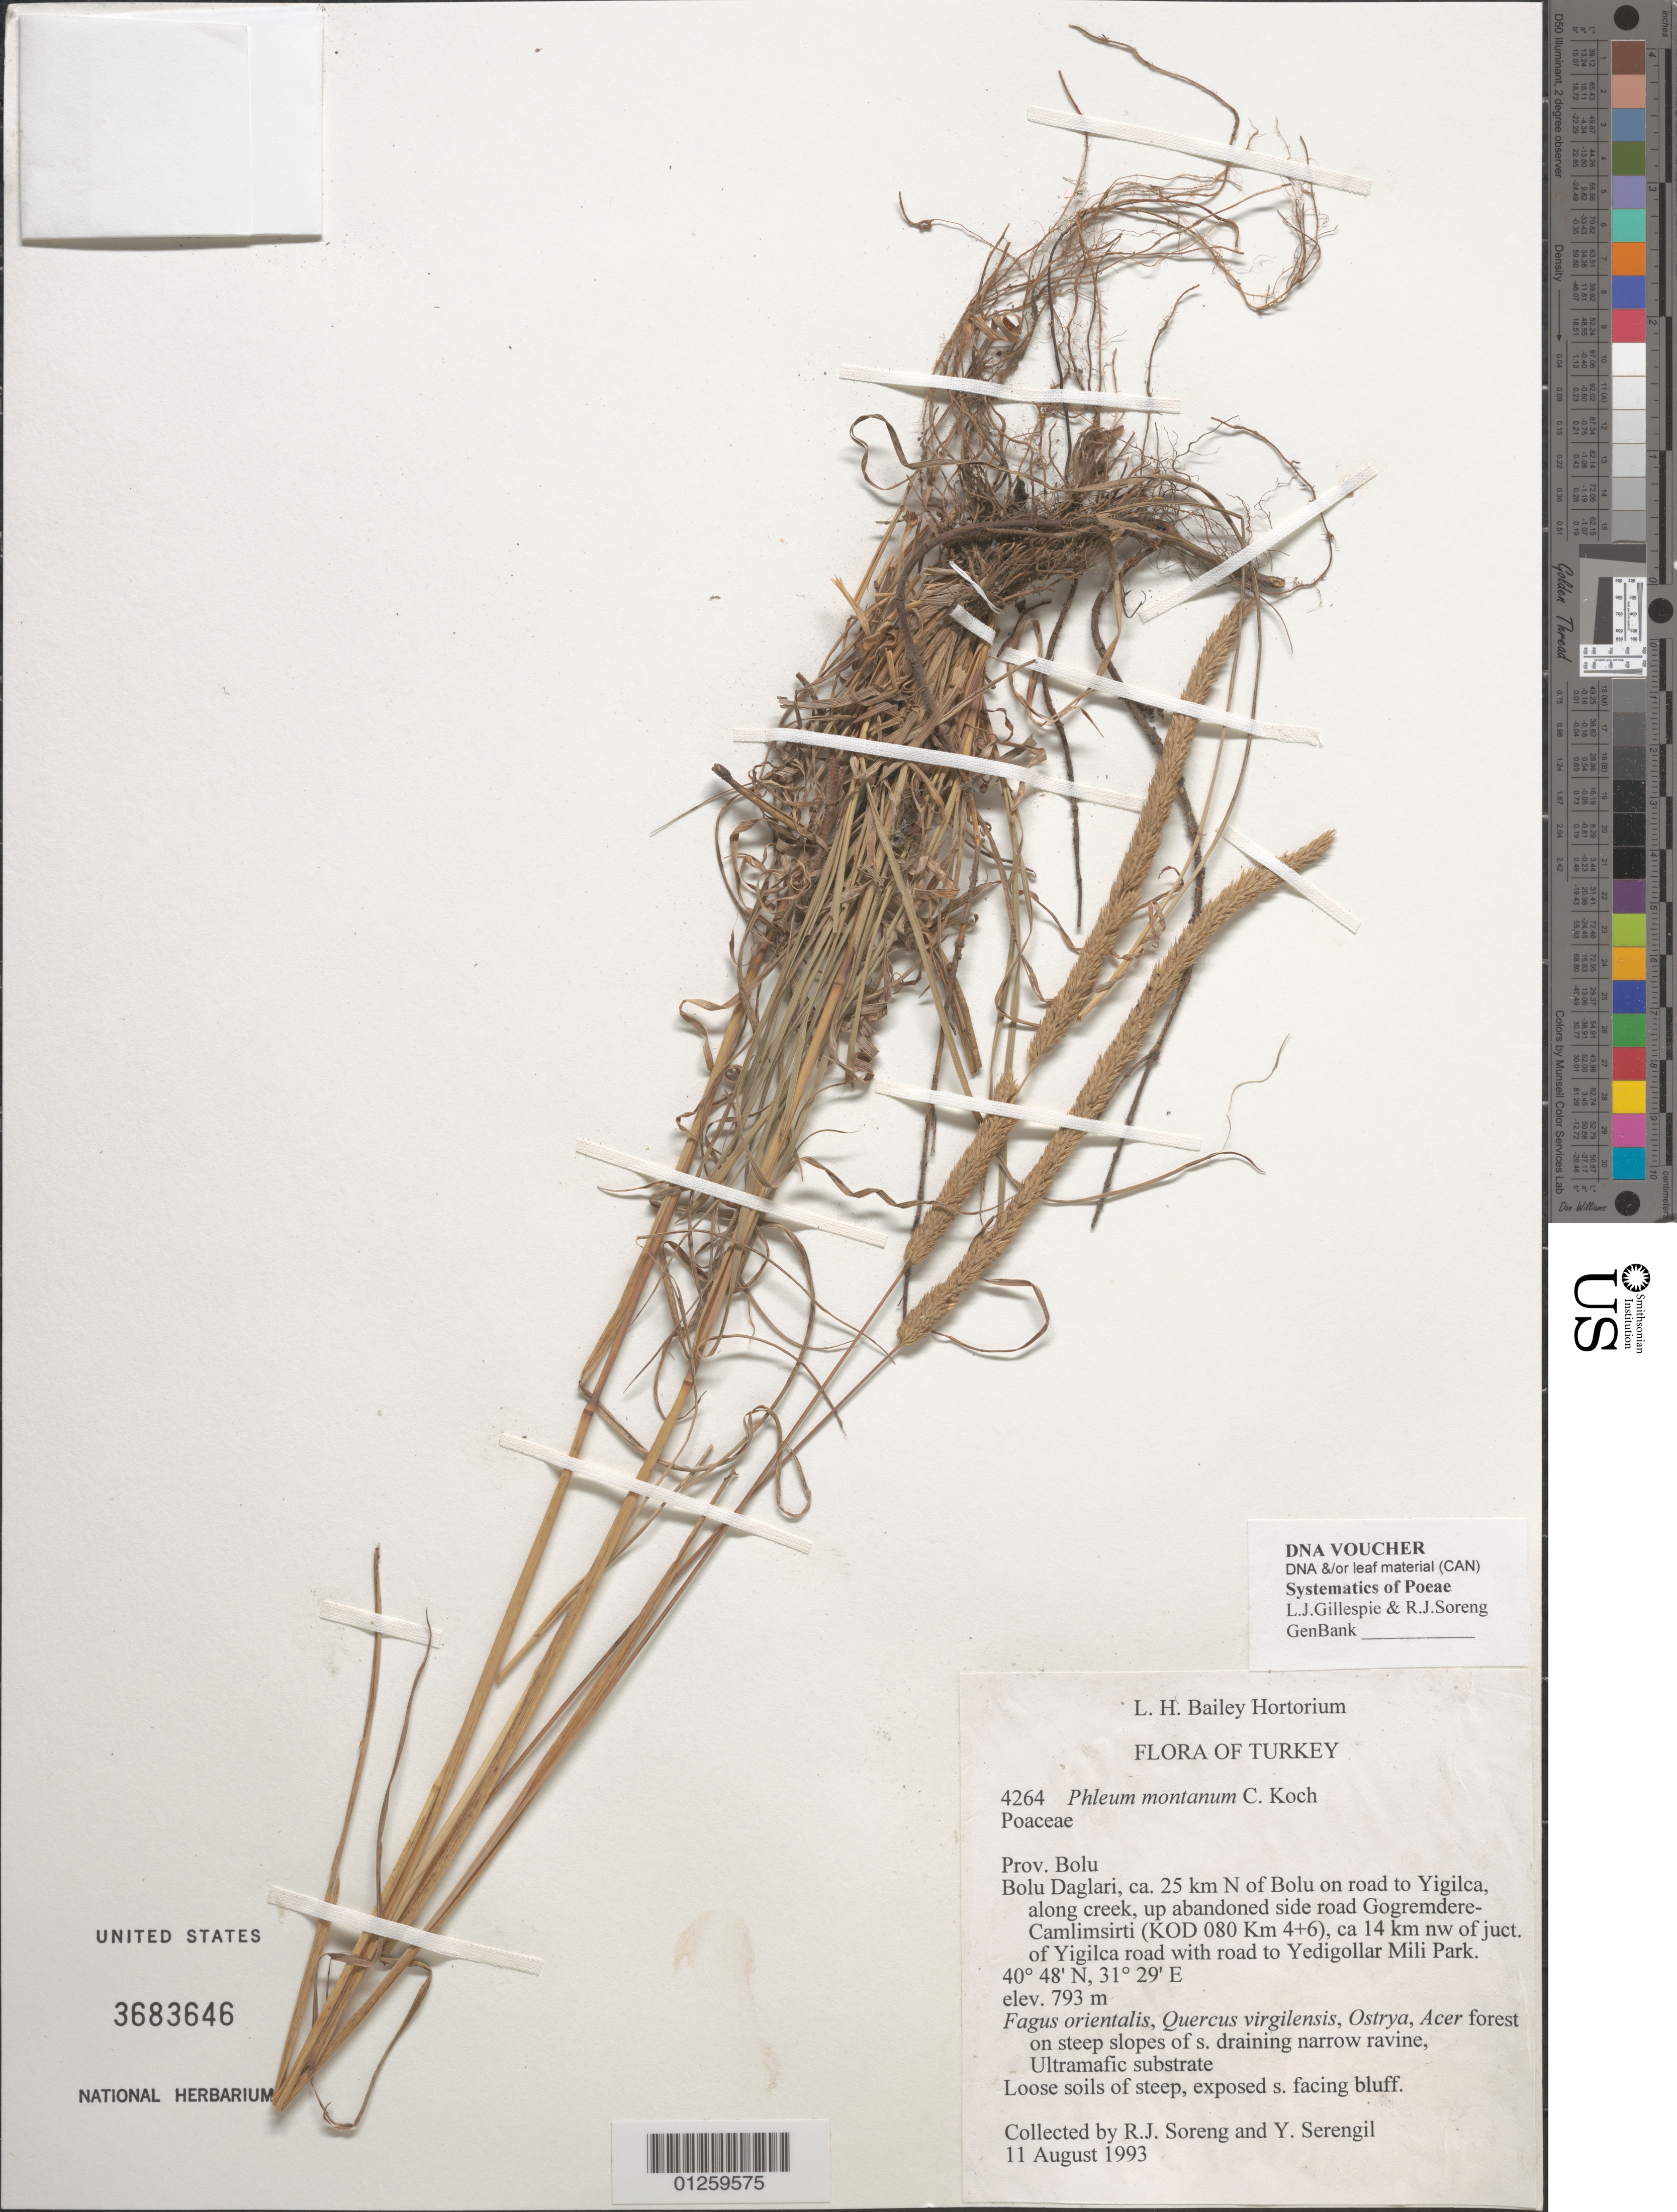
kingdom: Plantae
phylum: Tracheophyta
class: Liliopsida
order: Poales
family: Poaceae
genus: Phleum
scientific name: Phleum montanum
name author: K. Koch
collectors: R. J. Soreng & Y. Serengil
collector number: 4264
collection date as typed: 11 Aug 1993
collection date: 1993-08-11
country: Turkey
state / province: Düzce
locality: Ca 15 km WNW of Bolu on forest road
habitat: Pinus nigra, P. sylvestres, Fagus, Abies bormulleri, Quercus, Ostrya, Rhododendron forest. Gabro, steep N exp.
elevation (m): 1100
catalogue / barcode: US 3683646